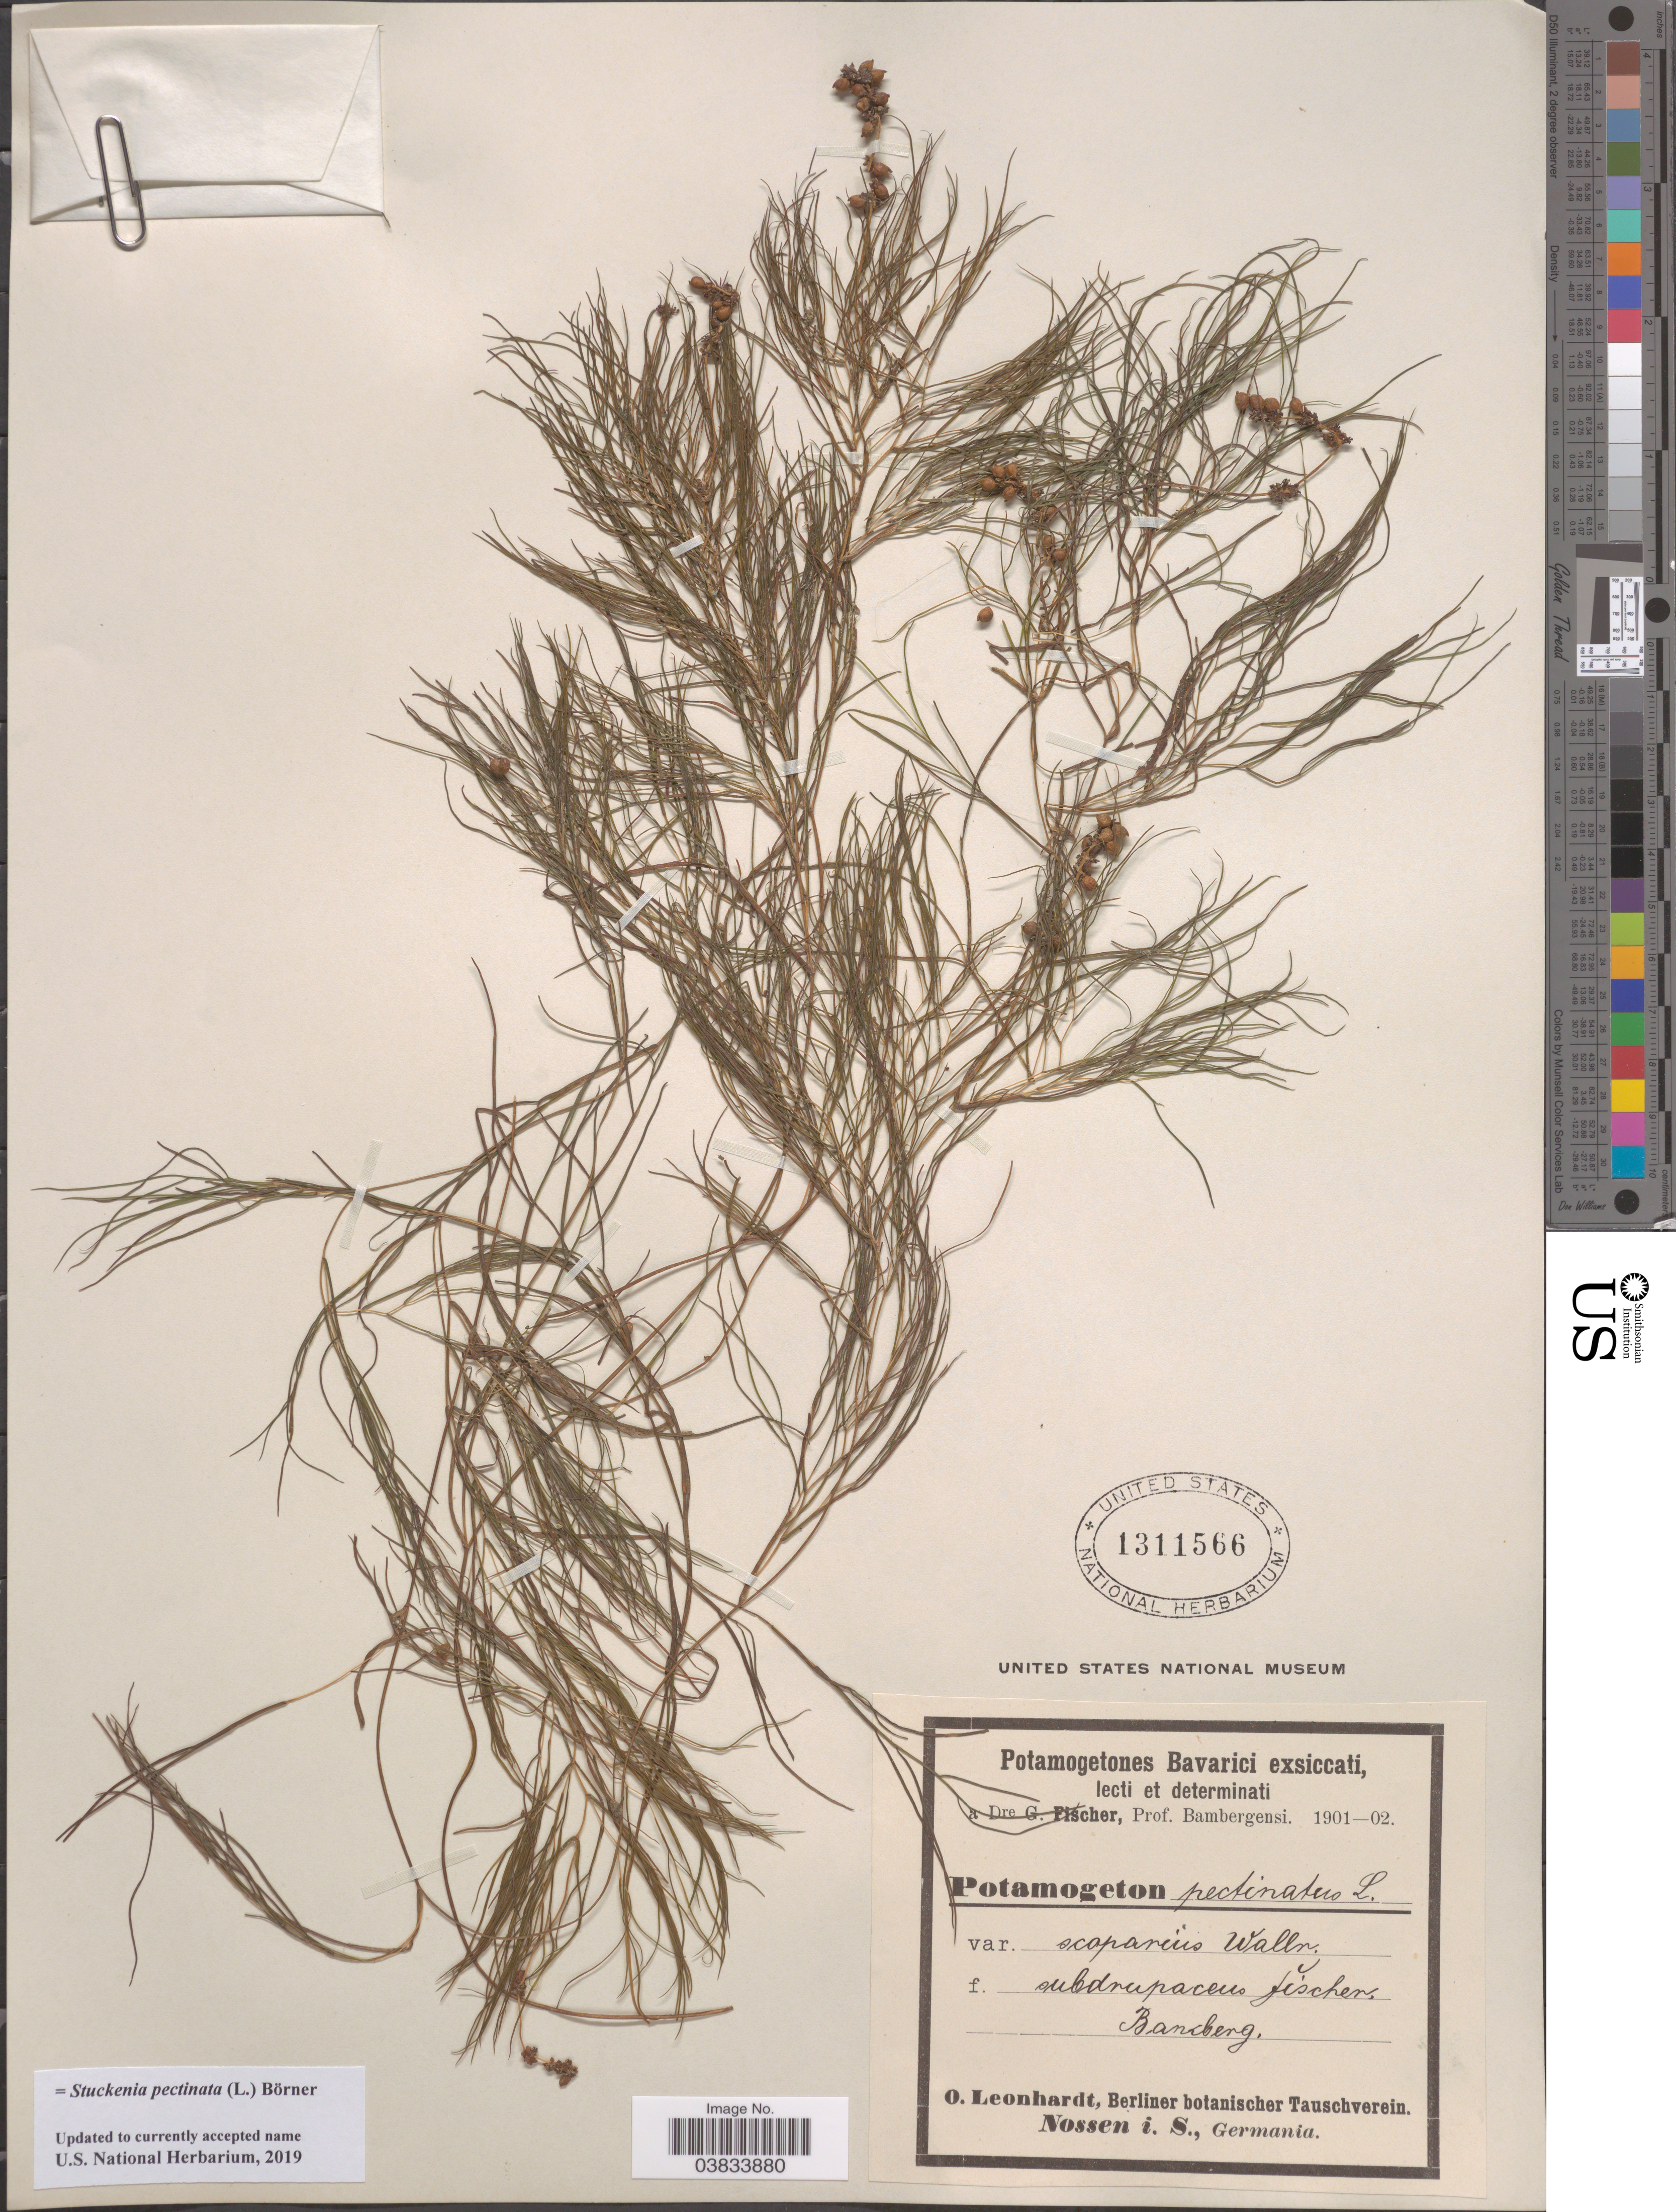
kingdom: Plantae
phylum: Tracheophyta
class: Liliopsida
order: Alismatales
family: Potamogetonaceae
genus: Stuckenia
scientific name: Stuckenia pectinata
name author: (L.) Börner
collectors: O. Leonhardt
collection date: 1901/1902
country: Germany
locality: Bamberg. Nossen i. S.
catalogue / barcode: US 1311566